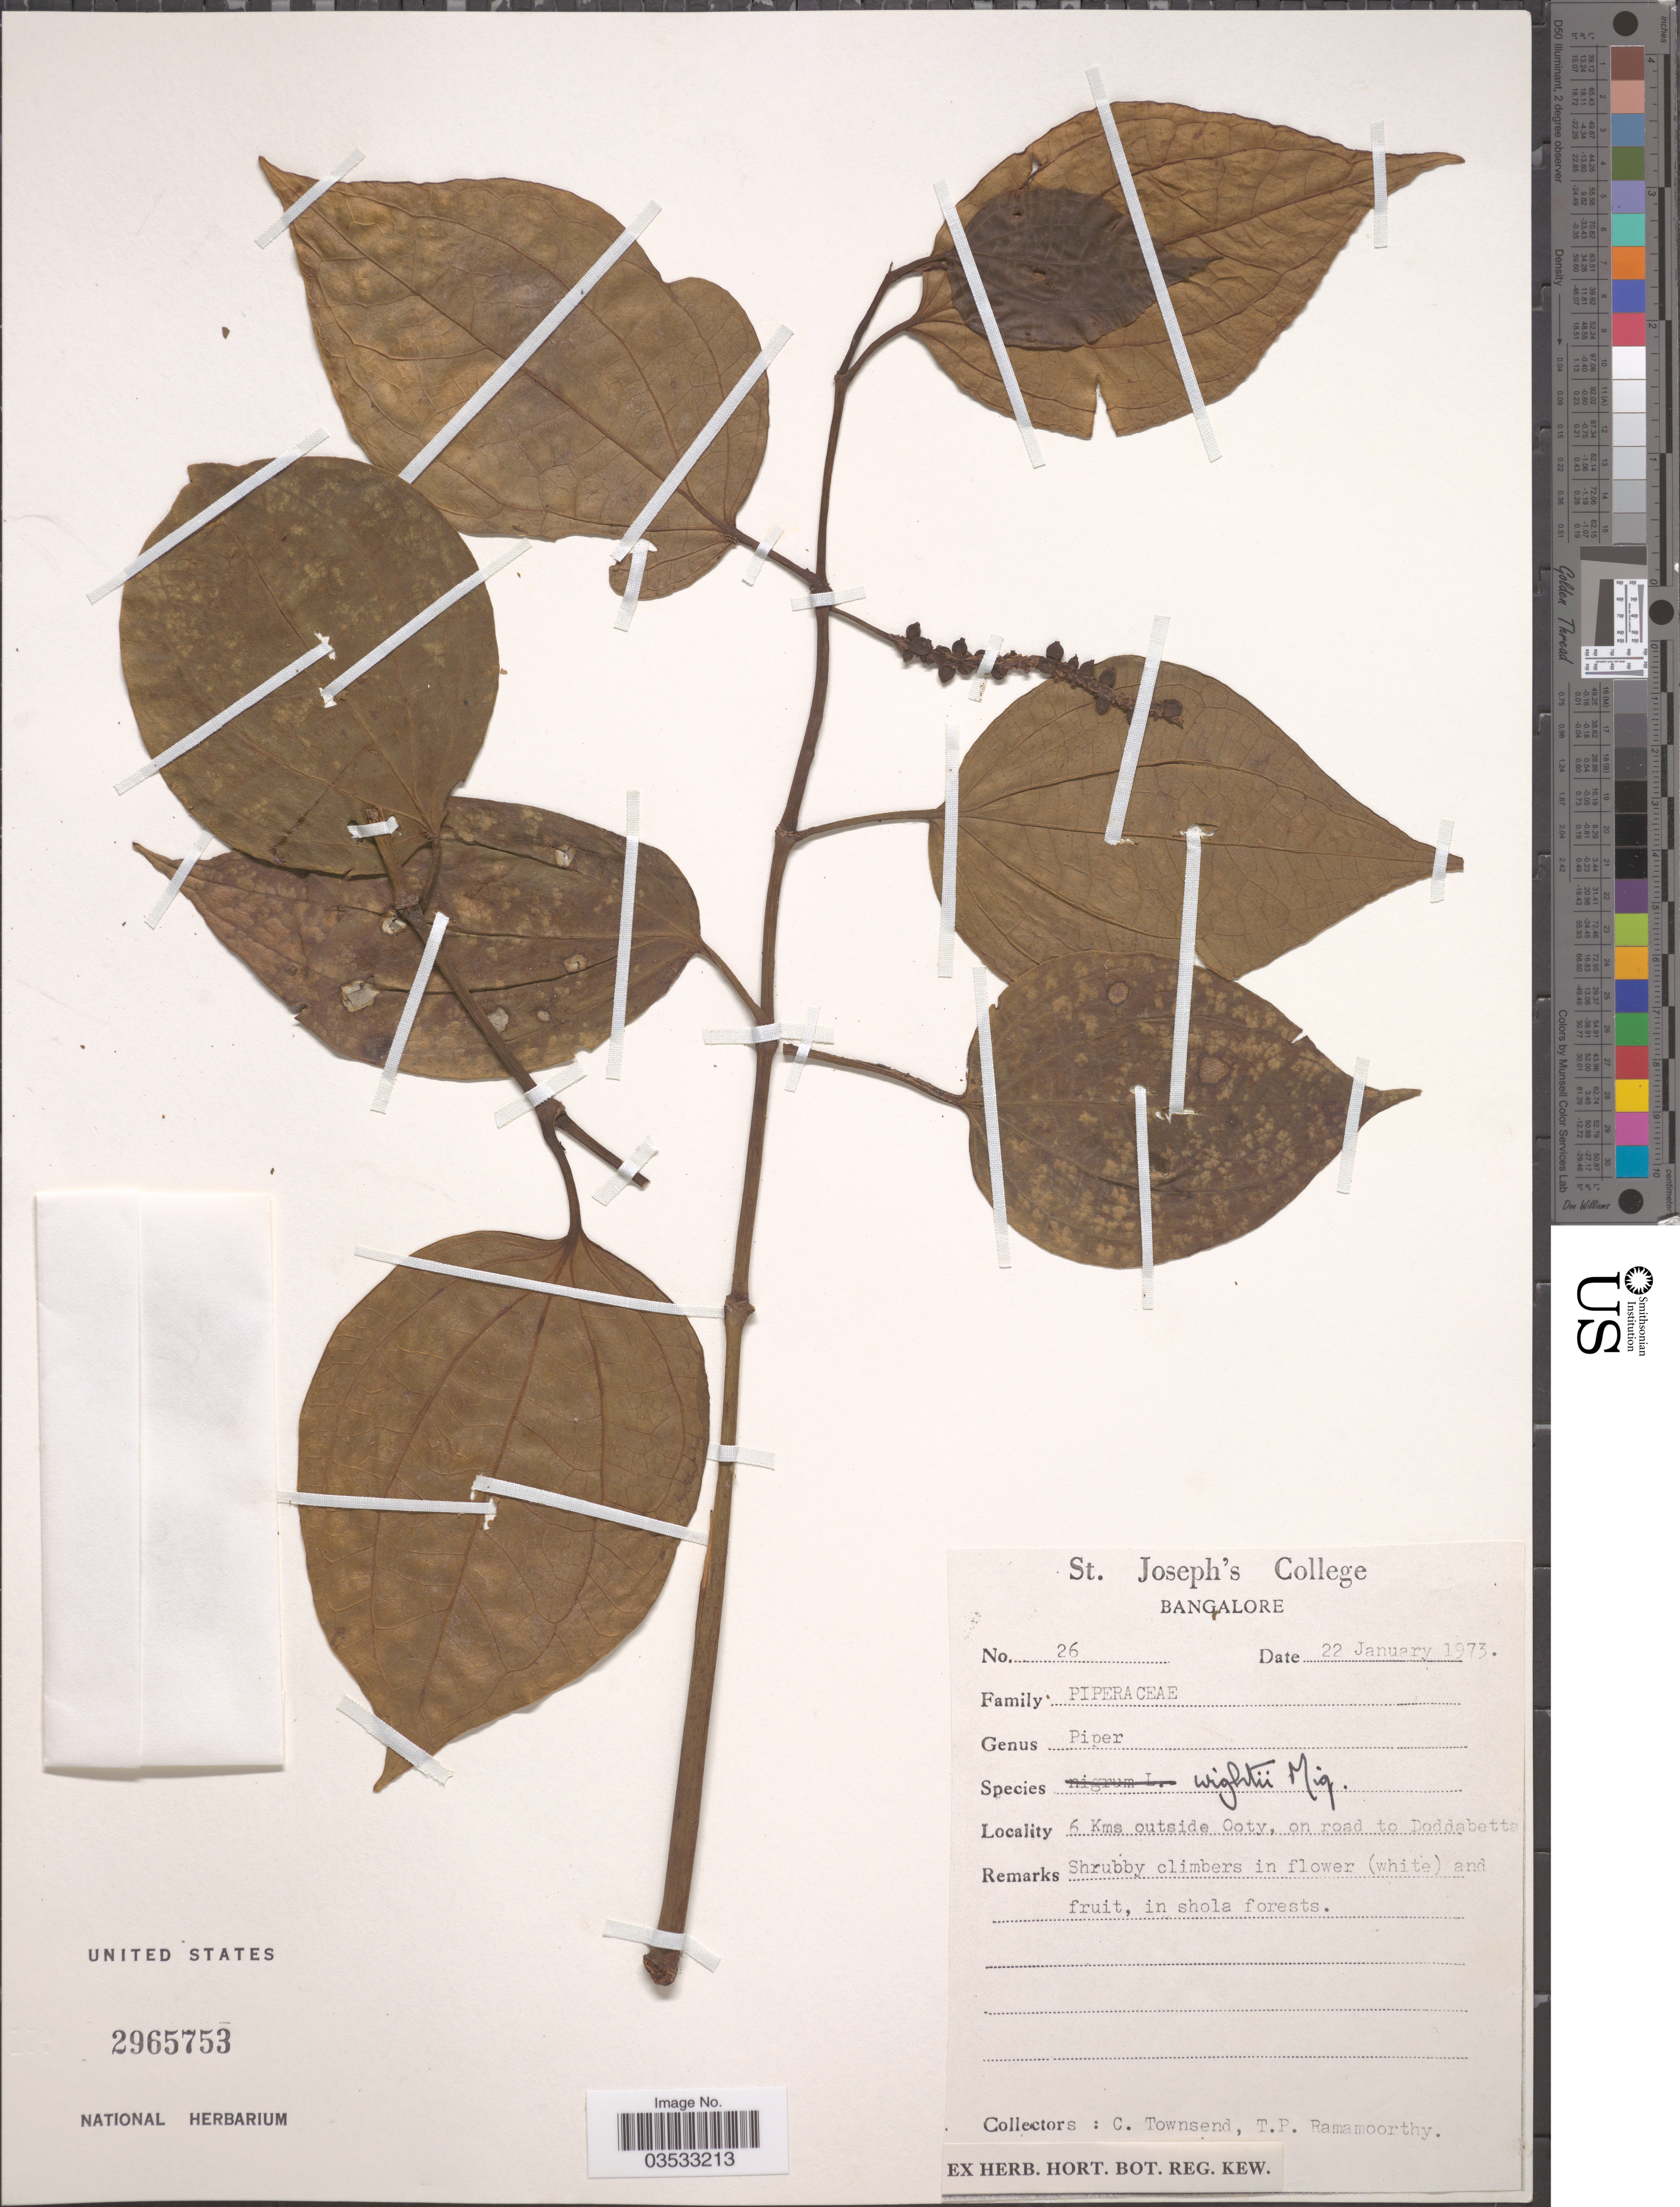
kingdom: Plantae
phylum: Tracheophyta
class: Magnoliopsida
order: Piperales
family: Piperaceae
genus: Piper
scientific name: Piper wightii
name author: Miq.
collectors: C. Townsend & T. P. Ramamoorthy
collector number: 26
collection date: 1973-01-22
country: India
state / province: Tamil Nadu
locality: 6 Kms outside Ooty, on road to Doddabetta.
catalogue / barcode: US 2965753